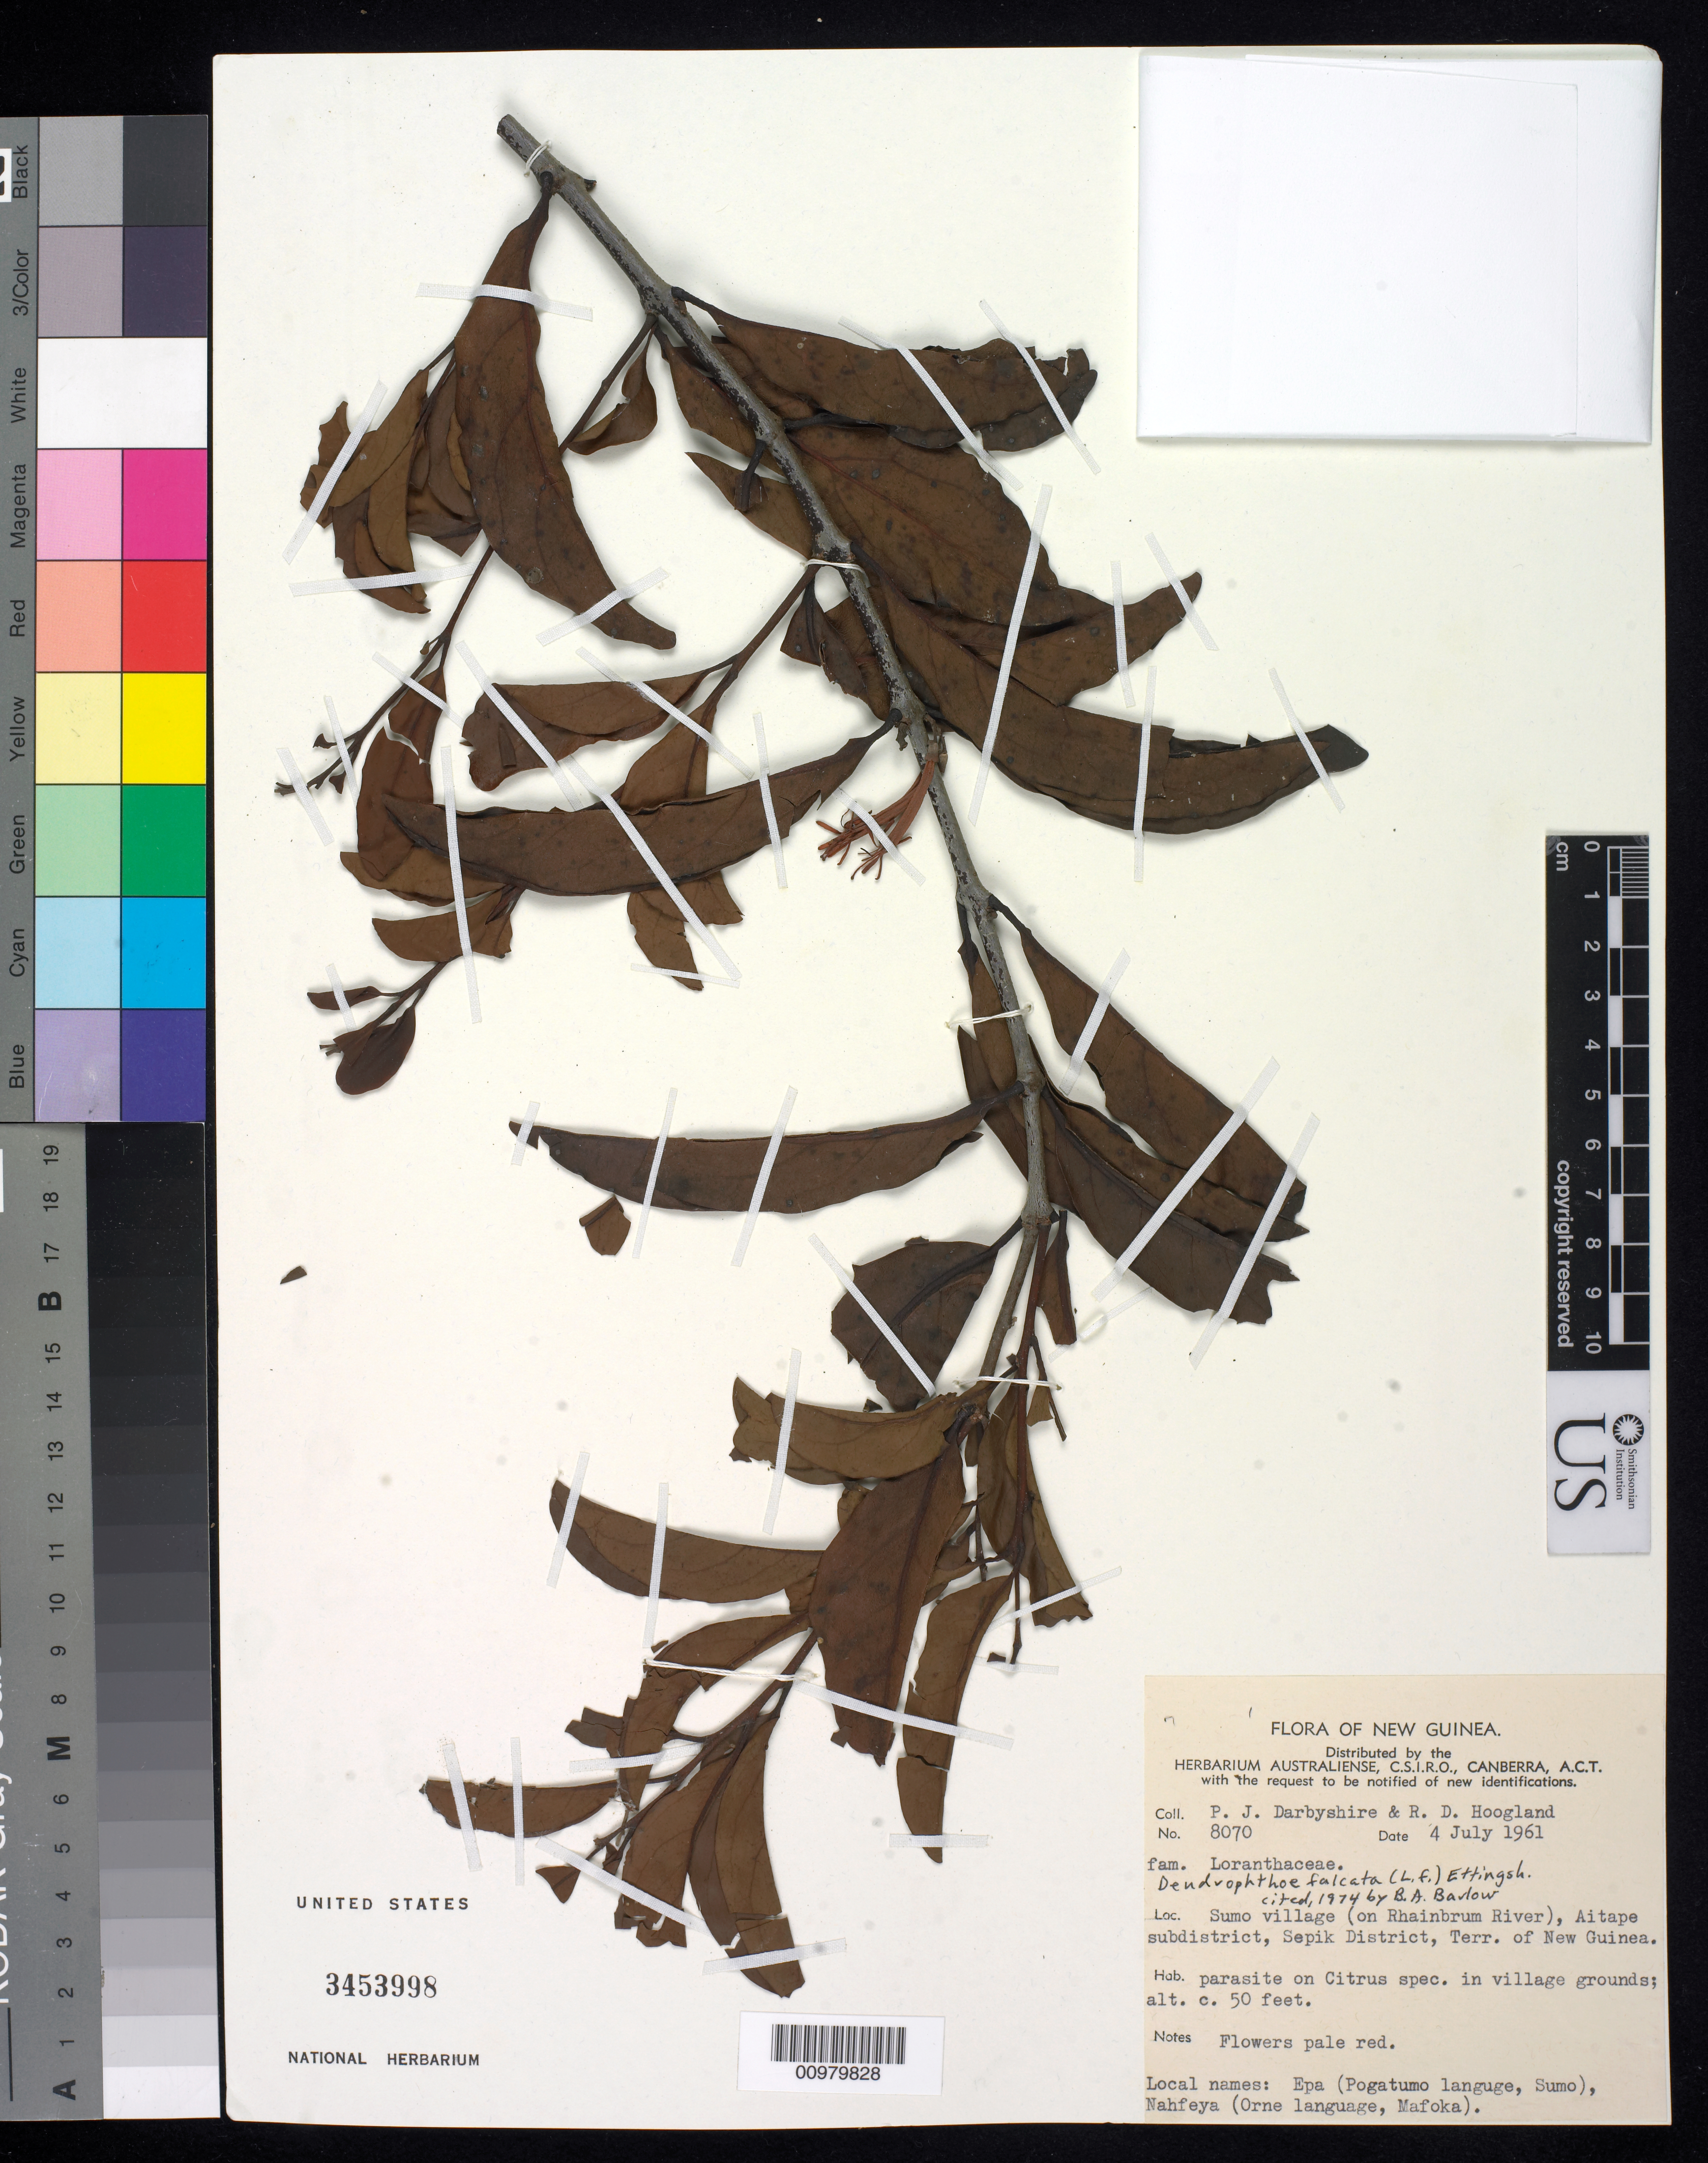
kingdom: Plantae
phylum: Tracheophyta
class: Magnoliopsida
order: Santalales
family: Loranthaceae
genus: Dendrophthoe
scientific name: Dendrophthoe falcata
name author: (L. f.) Ettingsh.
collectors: P. Darbyshire & R. D. Hoogland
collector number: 8070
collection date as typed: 04 Jul 1961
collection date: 1961-07-04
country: Papua New Guinea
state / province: Sandaun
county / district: Aitape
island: New Guinea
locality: Rhainbrum River, Sumo Village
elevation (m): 15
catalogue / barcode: US 3453998